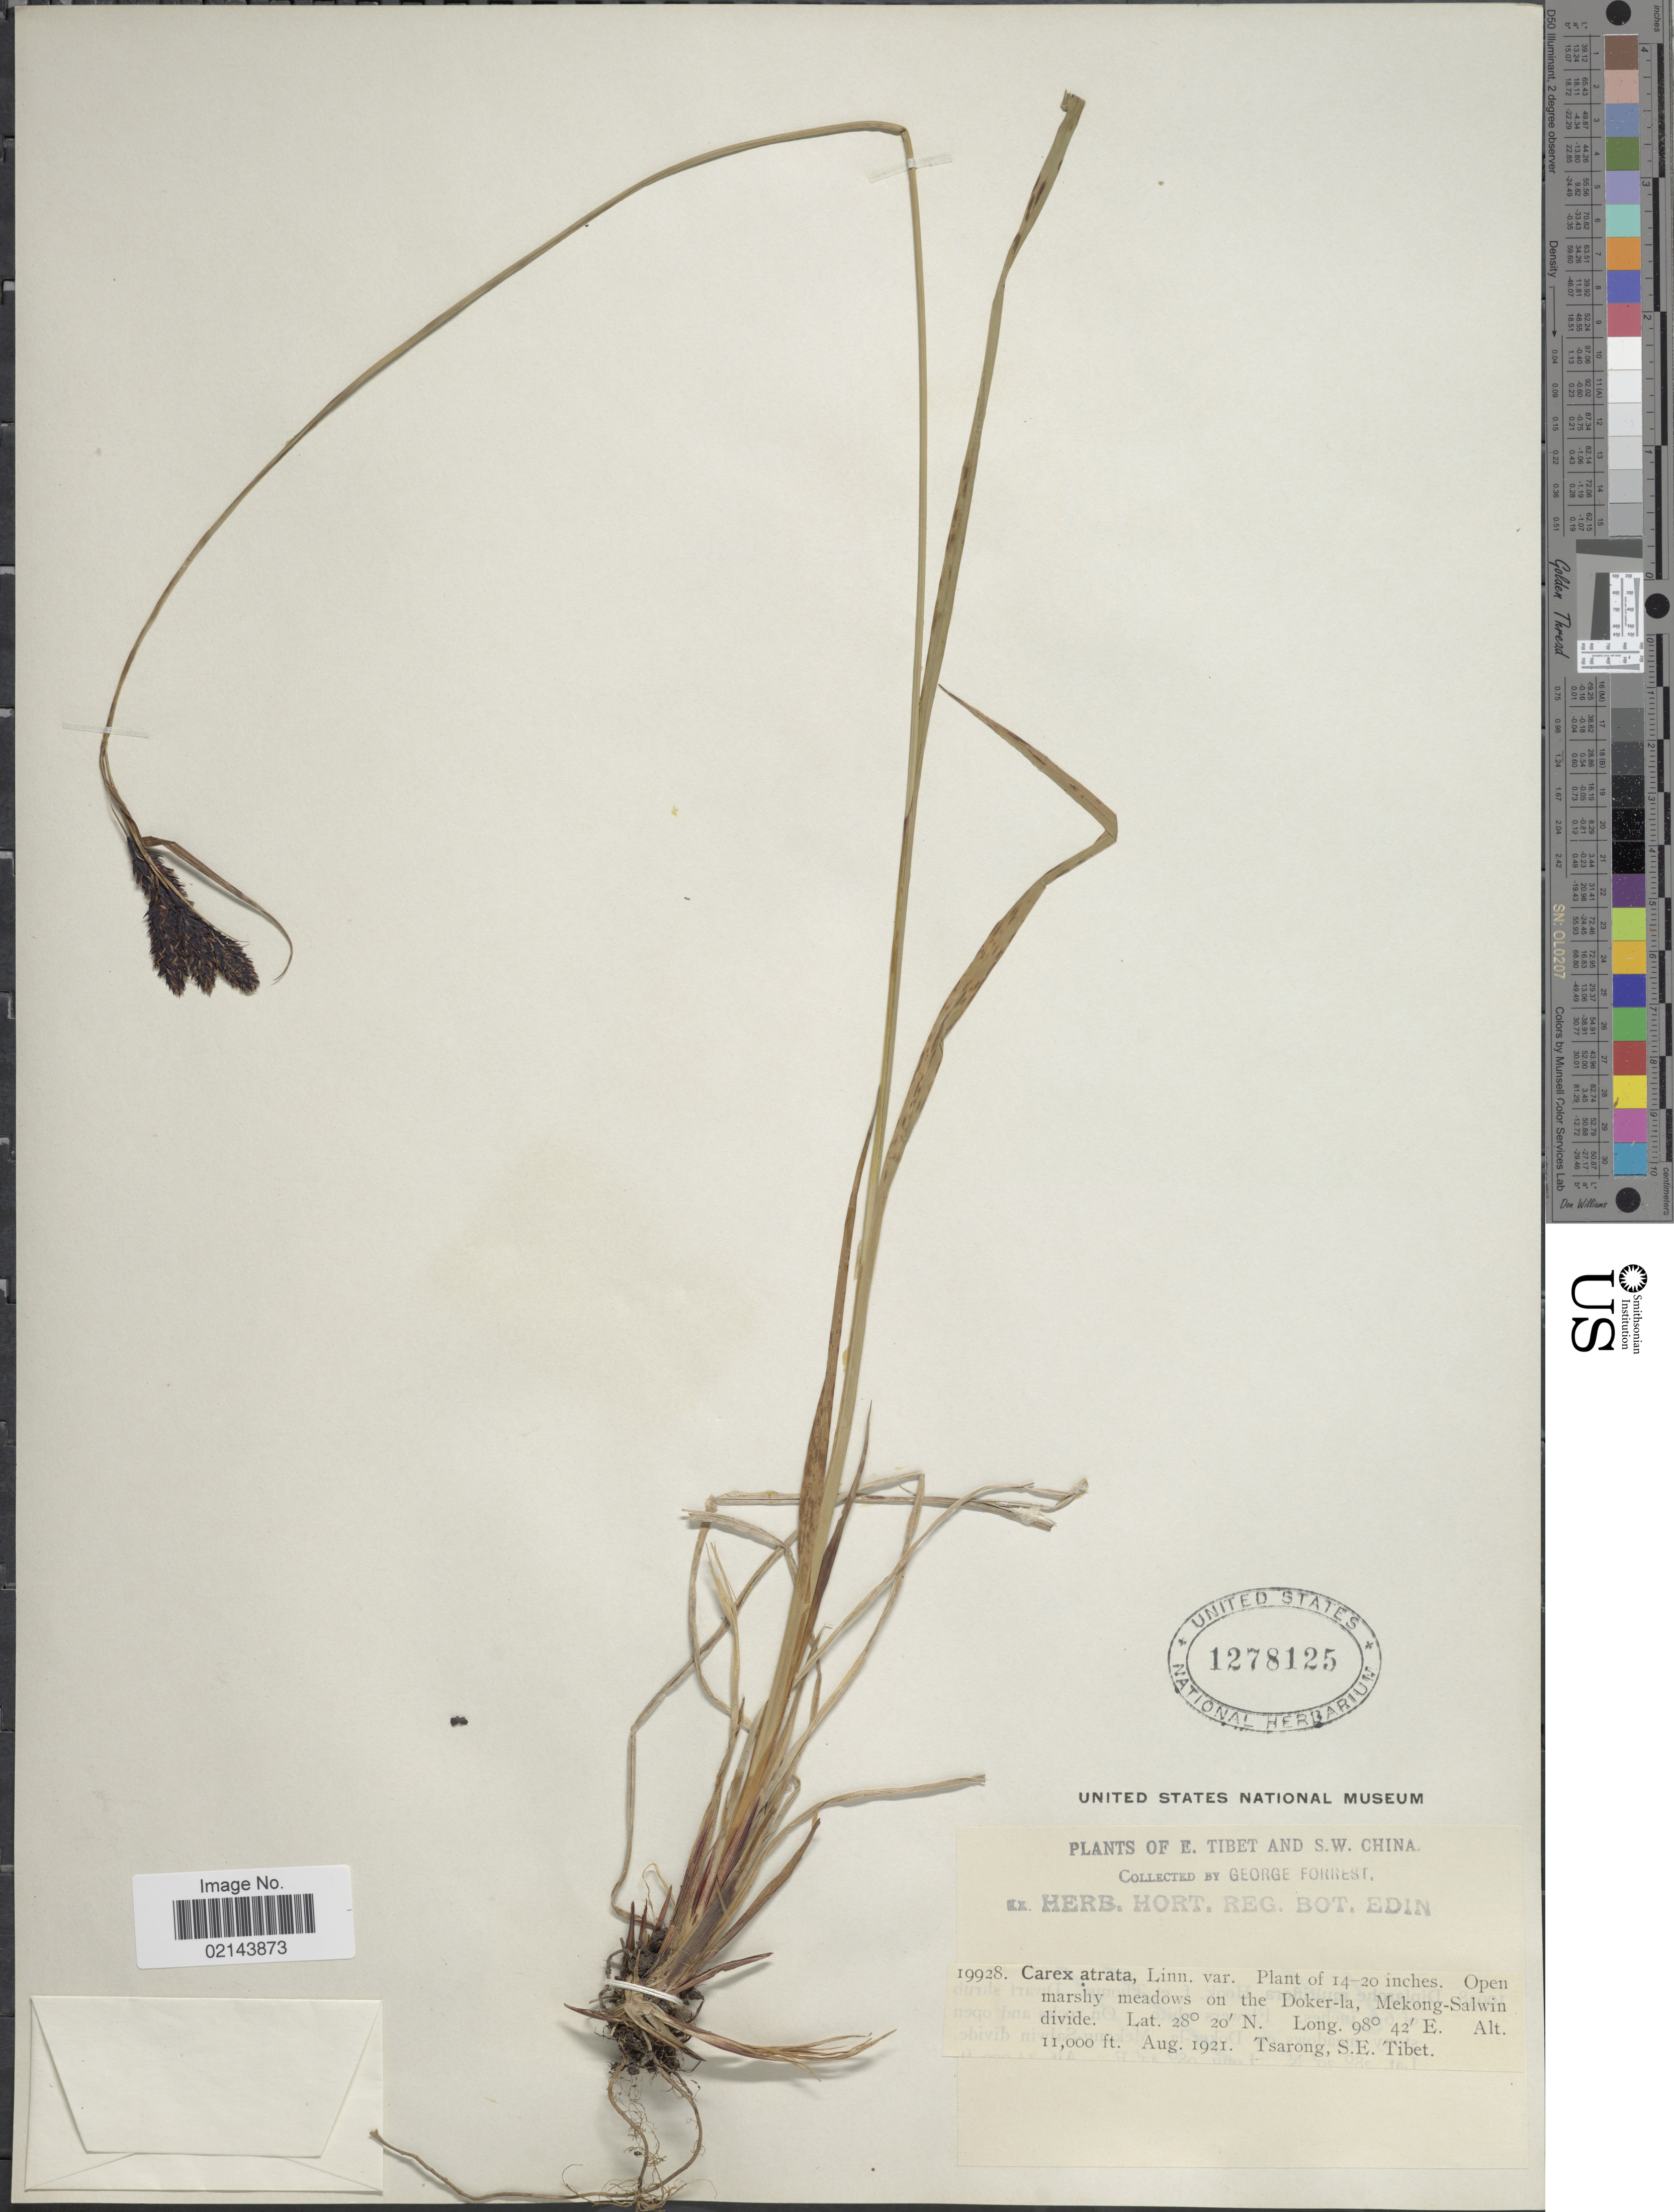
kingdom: Plantae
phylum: Tracheophyta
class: Liliopsida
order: Poales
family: Cyperaceae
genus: Carex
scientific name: Carex atrata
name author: L.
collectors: G. Forrest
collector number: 19928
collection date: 1921-08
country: China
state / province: Xizang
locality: Tsarong, S.E. Tibet. on the Doker-la, Mekong-Salwin divide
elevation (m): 3353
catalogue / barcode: US 1278125